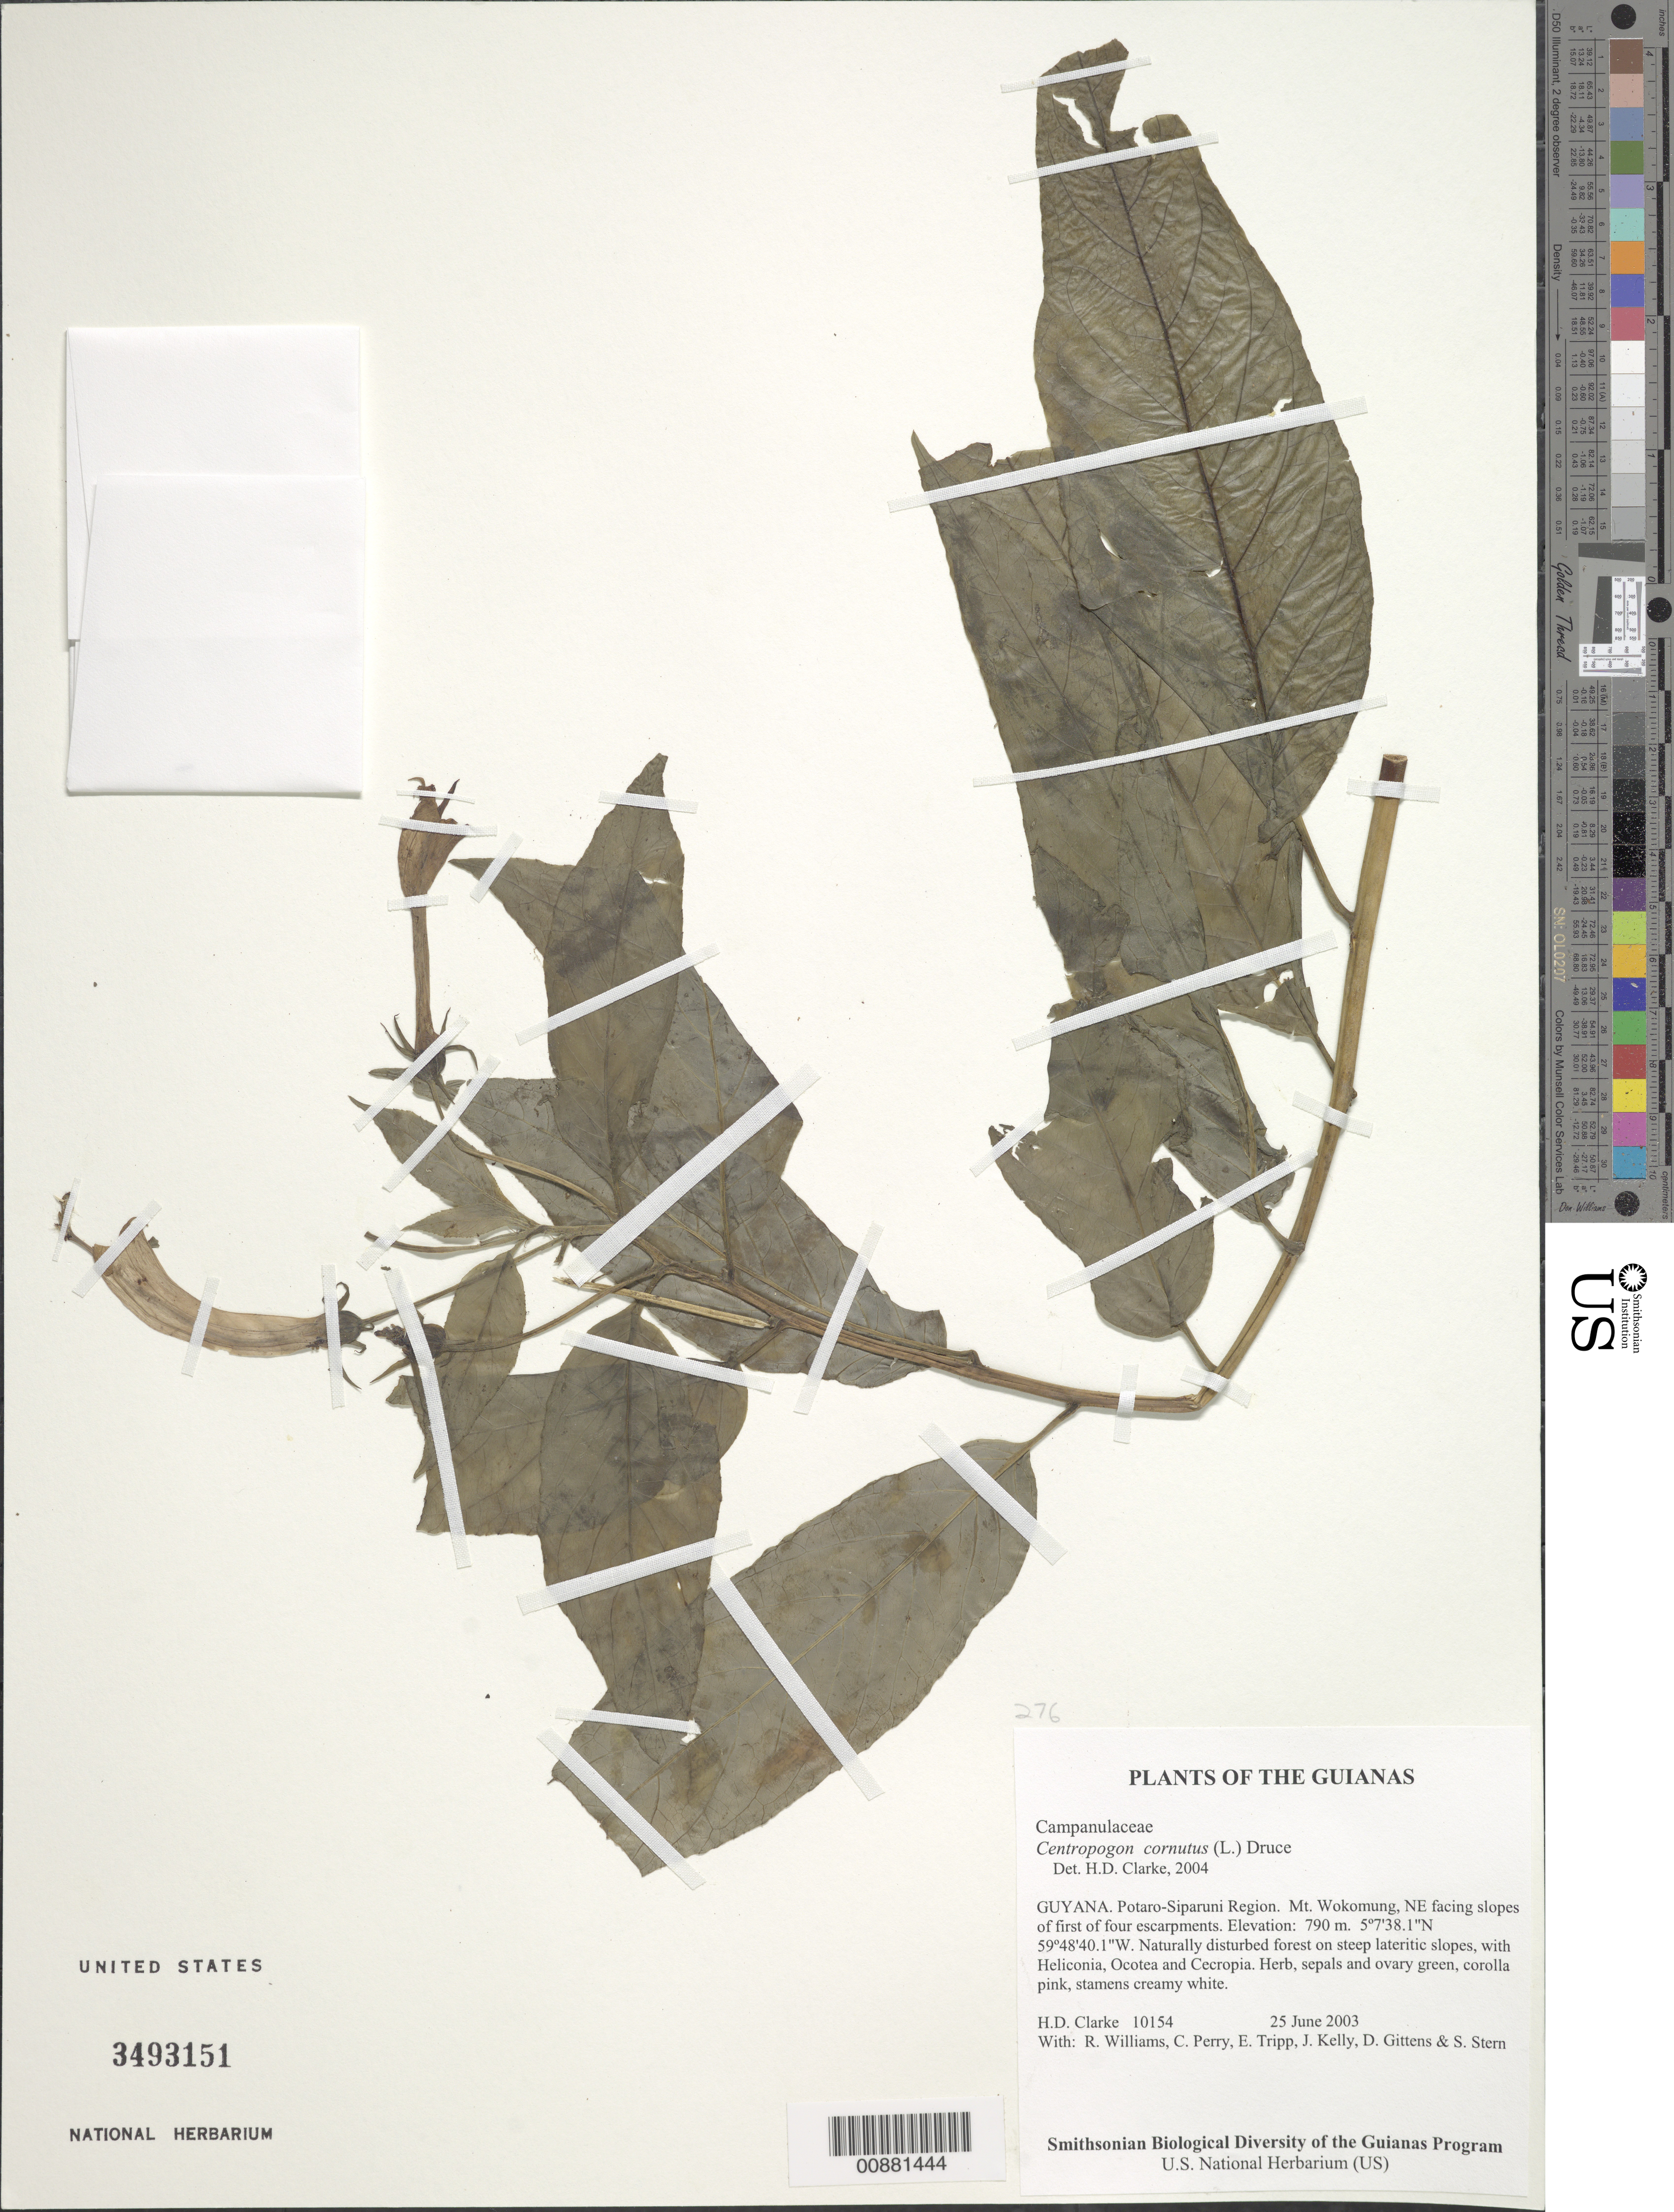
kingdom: Plantae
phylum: Tracheophyta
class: Magnoliopsida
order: Asterales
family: Campanulaceae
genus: Centropogon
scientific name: Centropogon cornutus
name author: (L.) Druce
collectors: H. D. Clarke, R. Williams, C. Perry, E. Tripp, J. Kelly, D. Gittens & S. R. Stern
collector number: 10154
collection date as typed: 25 June 2003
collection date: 2003-06-25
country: Guyana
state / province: Potaro-Siparuni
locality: Mt. Wokomung, NE facing slopes of first of four escarpments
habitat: Naturally disturbed forest on steep lateritic slopes, with Heliconia, Ocotea and Cecropia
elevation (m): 790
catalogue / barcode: US 3493151